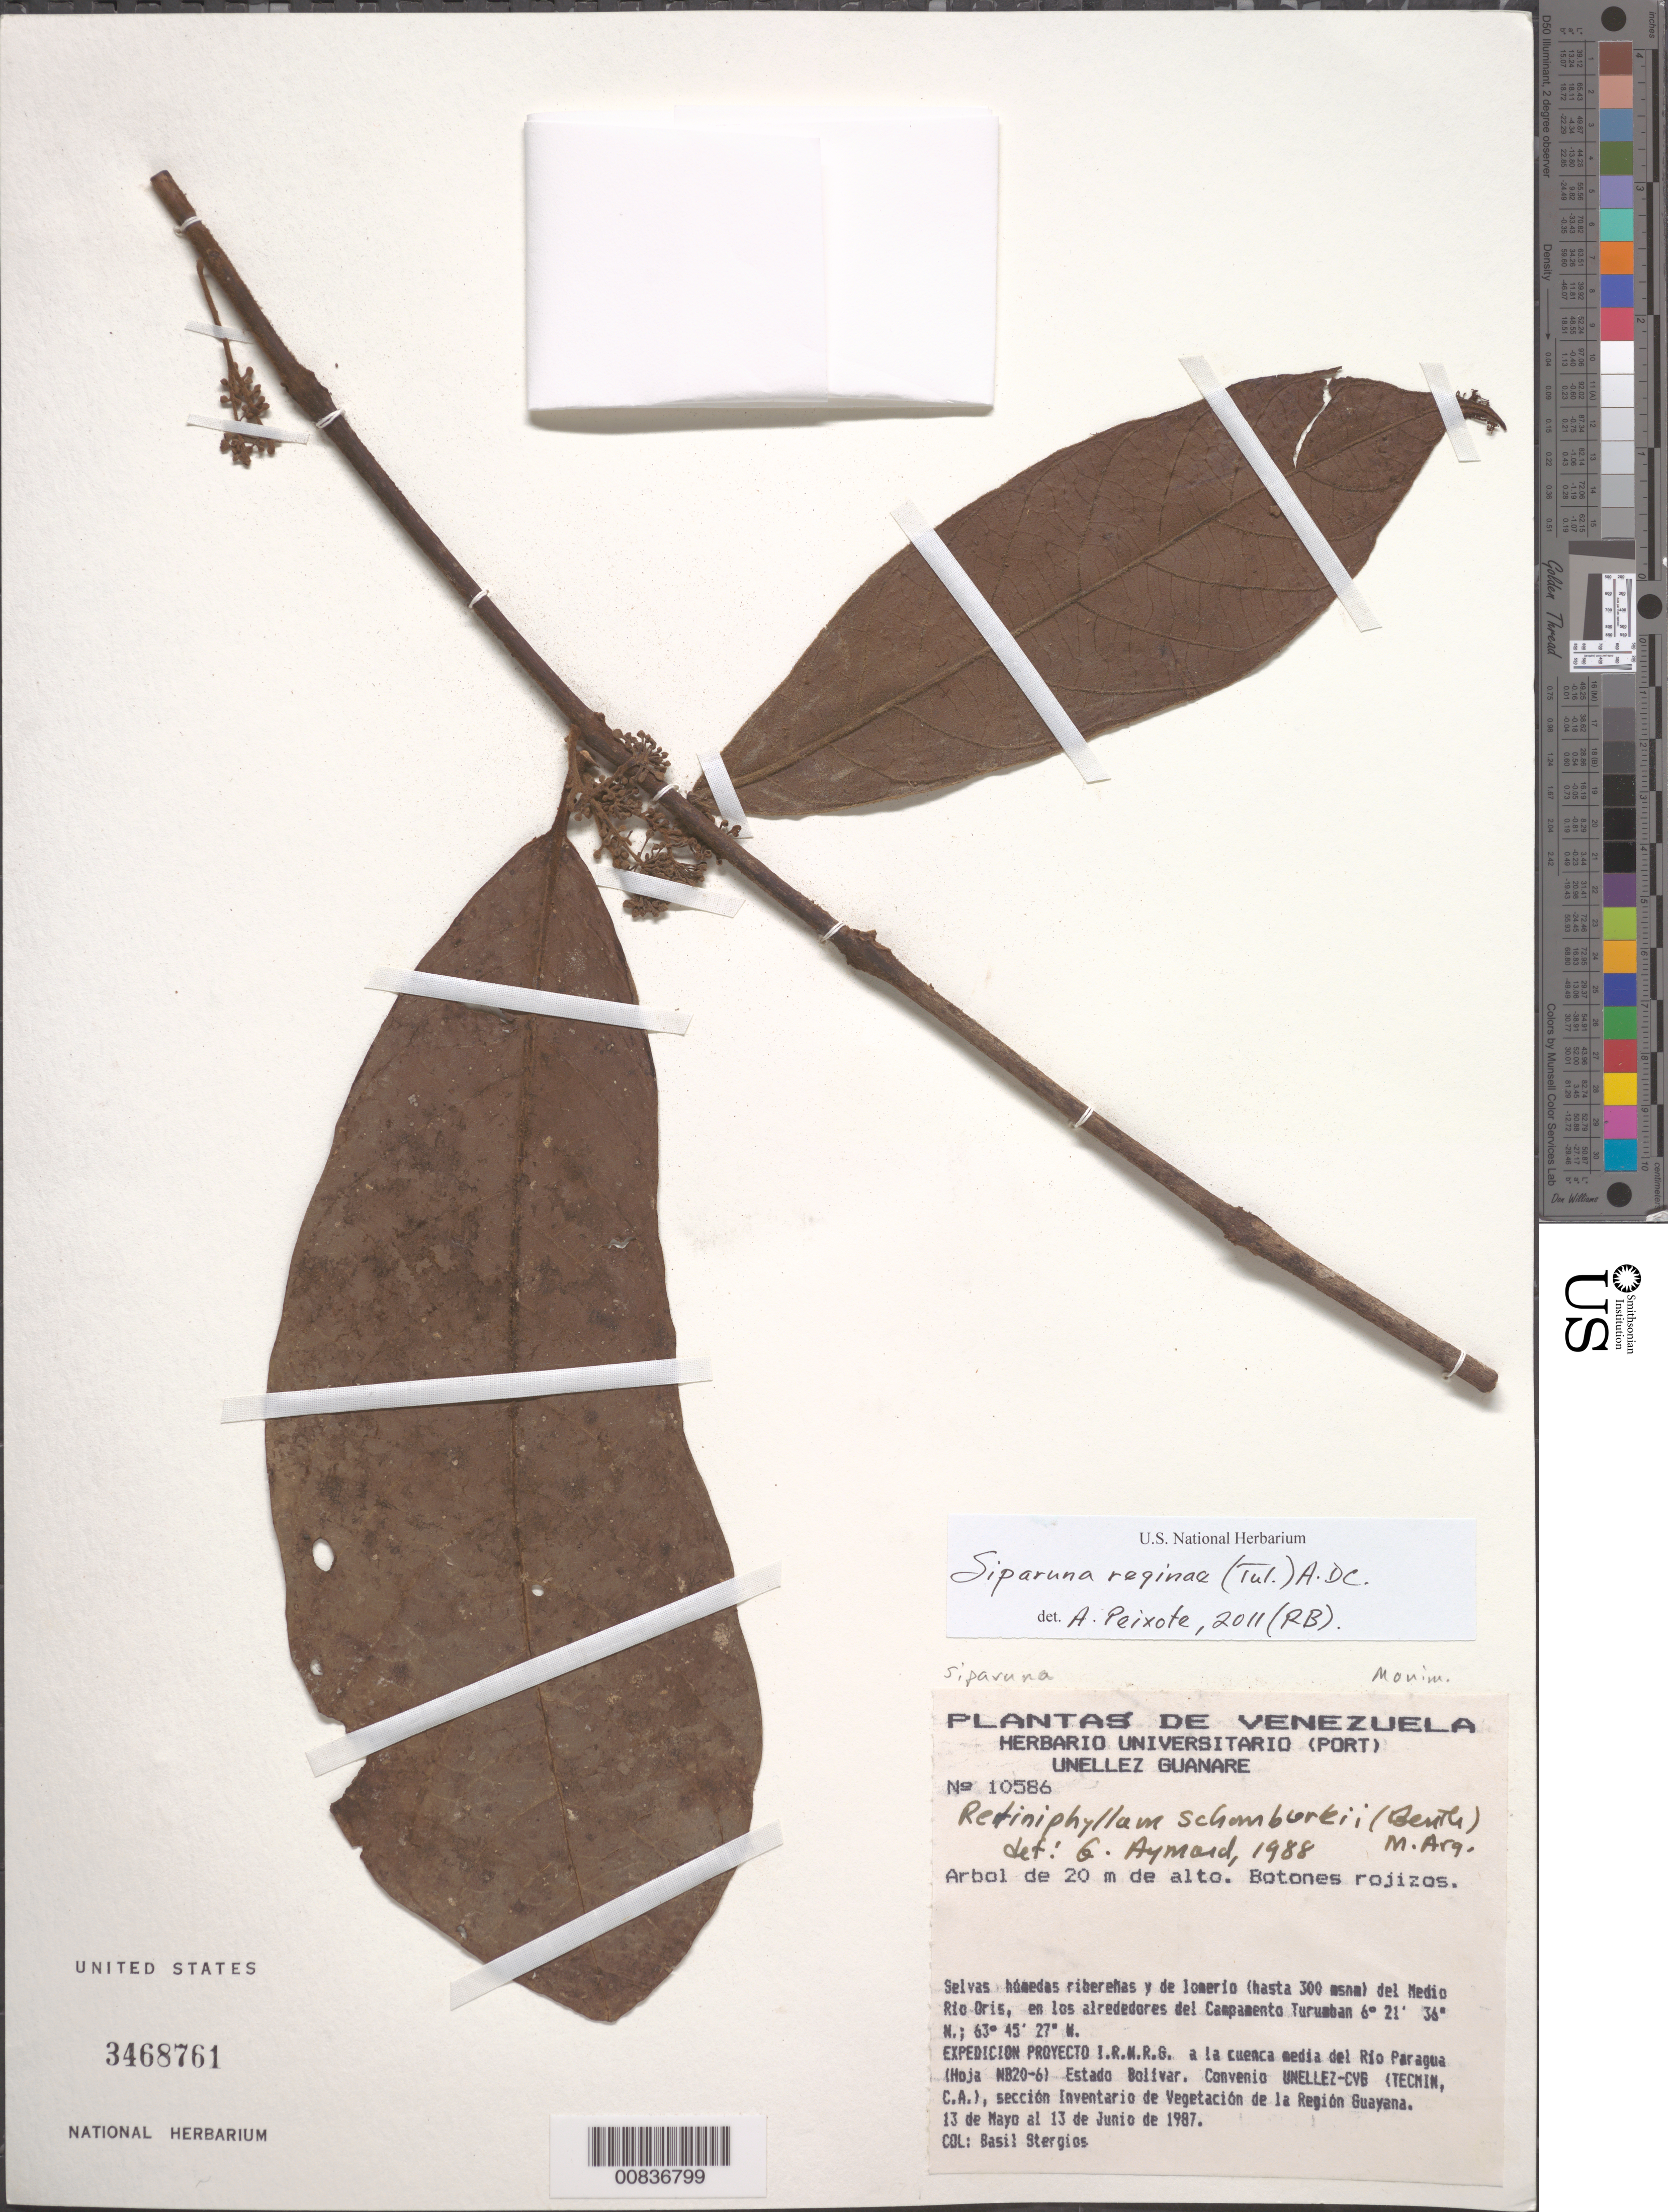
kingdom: Plantae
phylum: Tracheophyta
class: Magnoliopsida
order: Laurales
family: Siparunaceae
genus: Siparuna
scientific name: Siparuna reginae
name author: (Tul.) A. DC.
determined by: Peixote, A.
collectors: B. G. Stergios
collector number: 10586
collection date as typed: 13-May-87 to 13-Jun-87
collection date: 1987-05-13/1987-06-13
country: Venezuela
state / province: Bolívar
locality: Río Paragua, Río Oris, a la altura de "Los Picachos"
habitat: Selvas húmedas riberenas y de lomerio del río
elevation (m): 175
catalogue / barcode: US 3468761